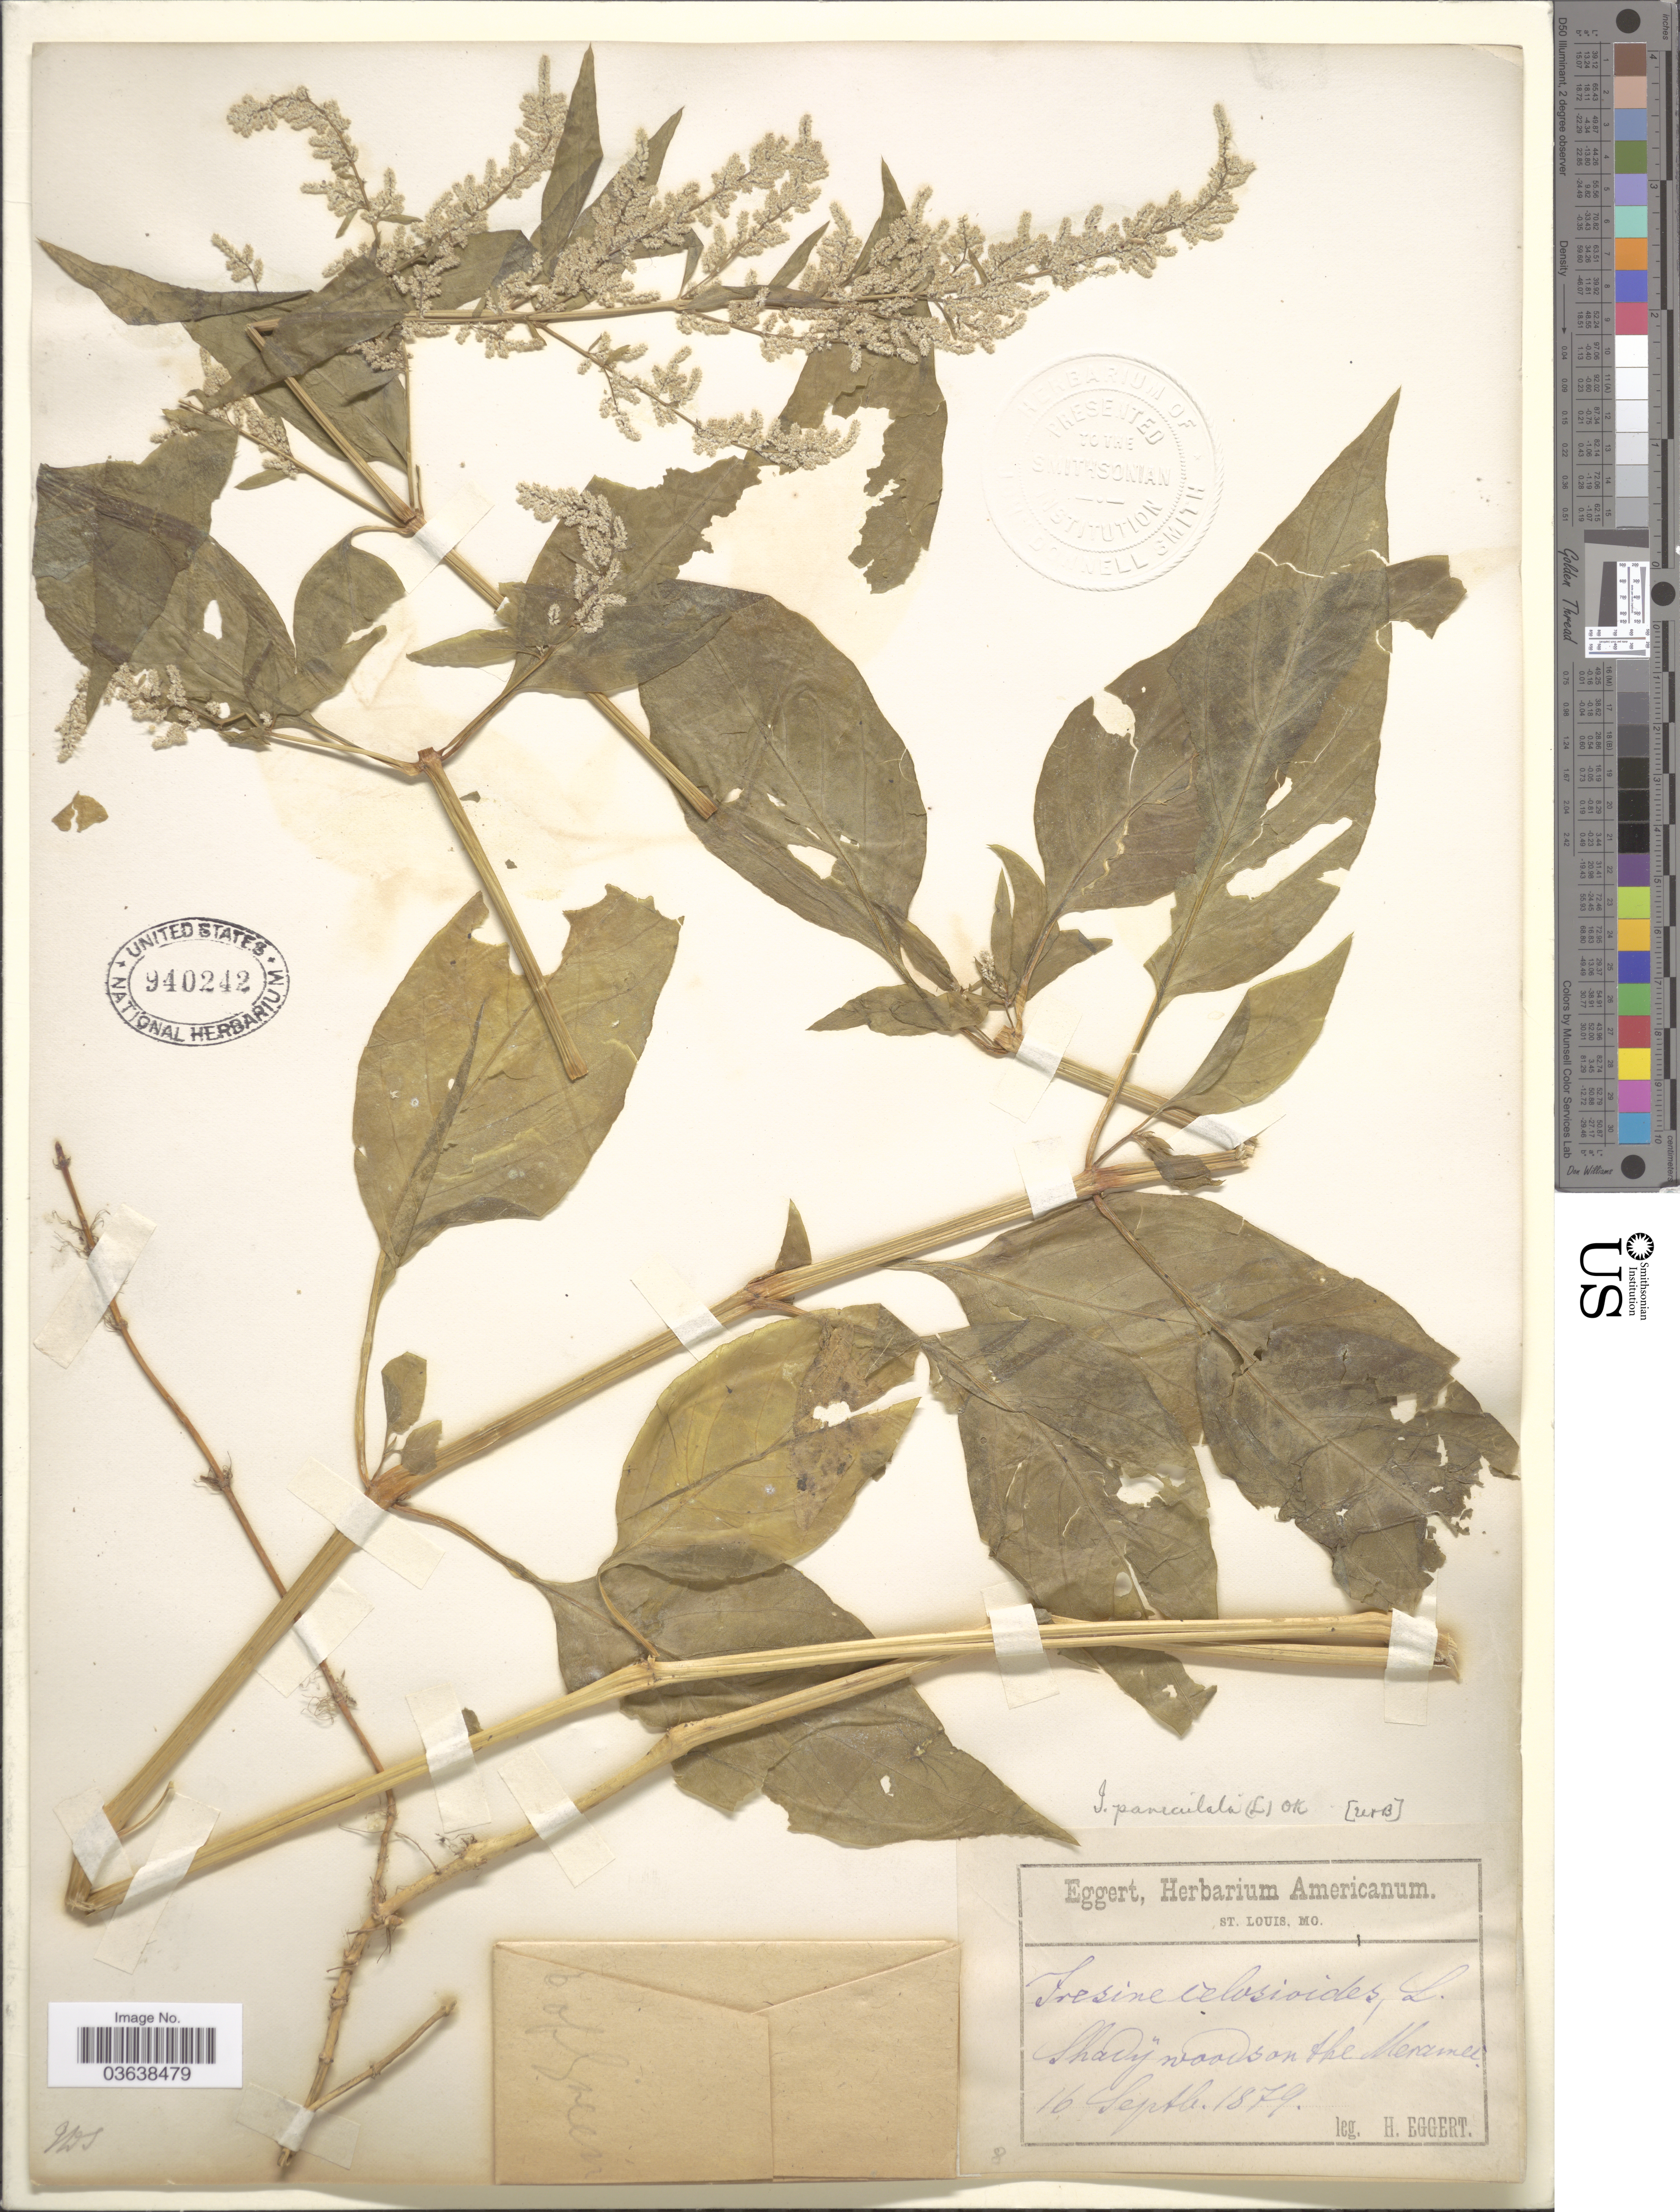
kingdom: Plantae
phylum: Tracheophyta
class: Magnoliopsida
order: Caryophyllales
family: Amaranthaceae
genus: Iresine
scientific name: Iresine rhizomatosa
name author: Standl.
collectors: H. Eggert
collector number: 8?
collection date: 1879-09-16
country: United States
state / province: Missouri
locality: Shady woods on the Meramec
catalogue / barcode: US 940242